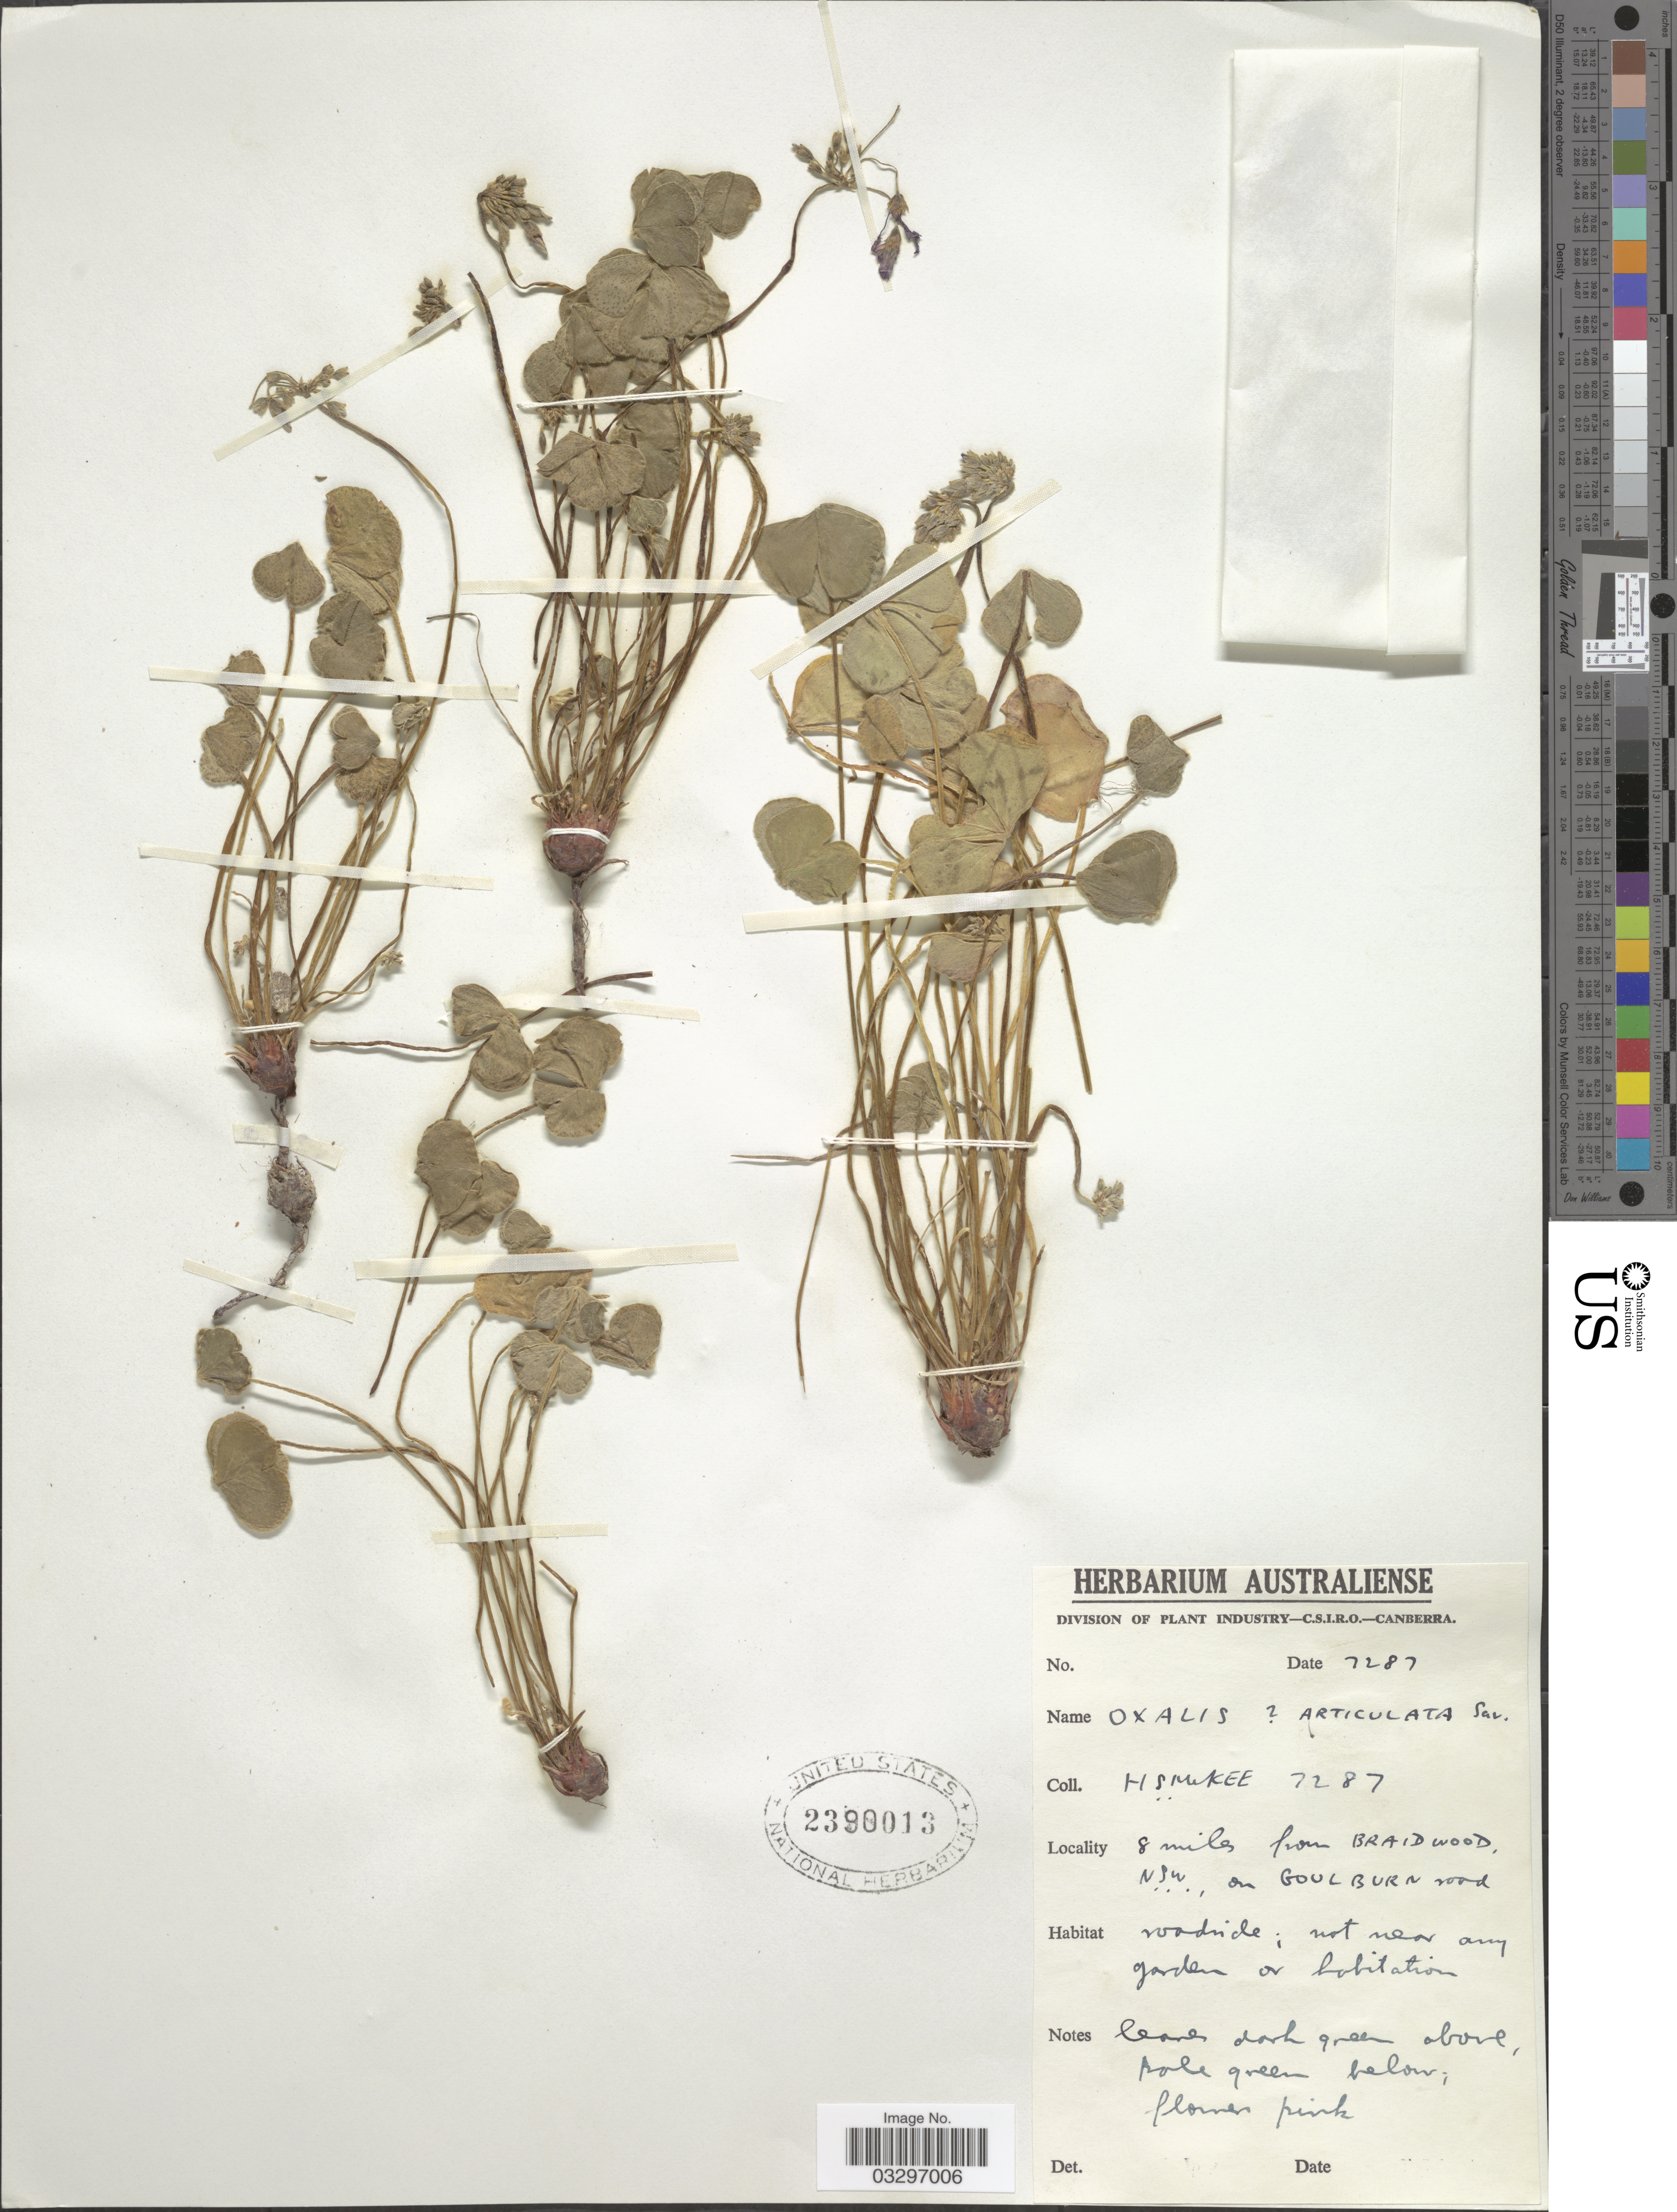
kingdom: Plantae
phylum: Tracheophyta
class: Magnoliopsida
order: Oxalidales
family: Oxalidaceae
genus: Oxalis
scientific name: Oxalis sp.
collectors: H. S. McKee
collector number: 7287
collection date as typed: Transcribed d/m/y: 7/2/87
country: Australia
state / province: New South Wales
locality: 8 miles from Braidwood, NSW, on Goulburn road.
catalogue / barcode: US 2390013